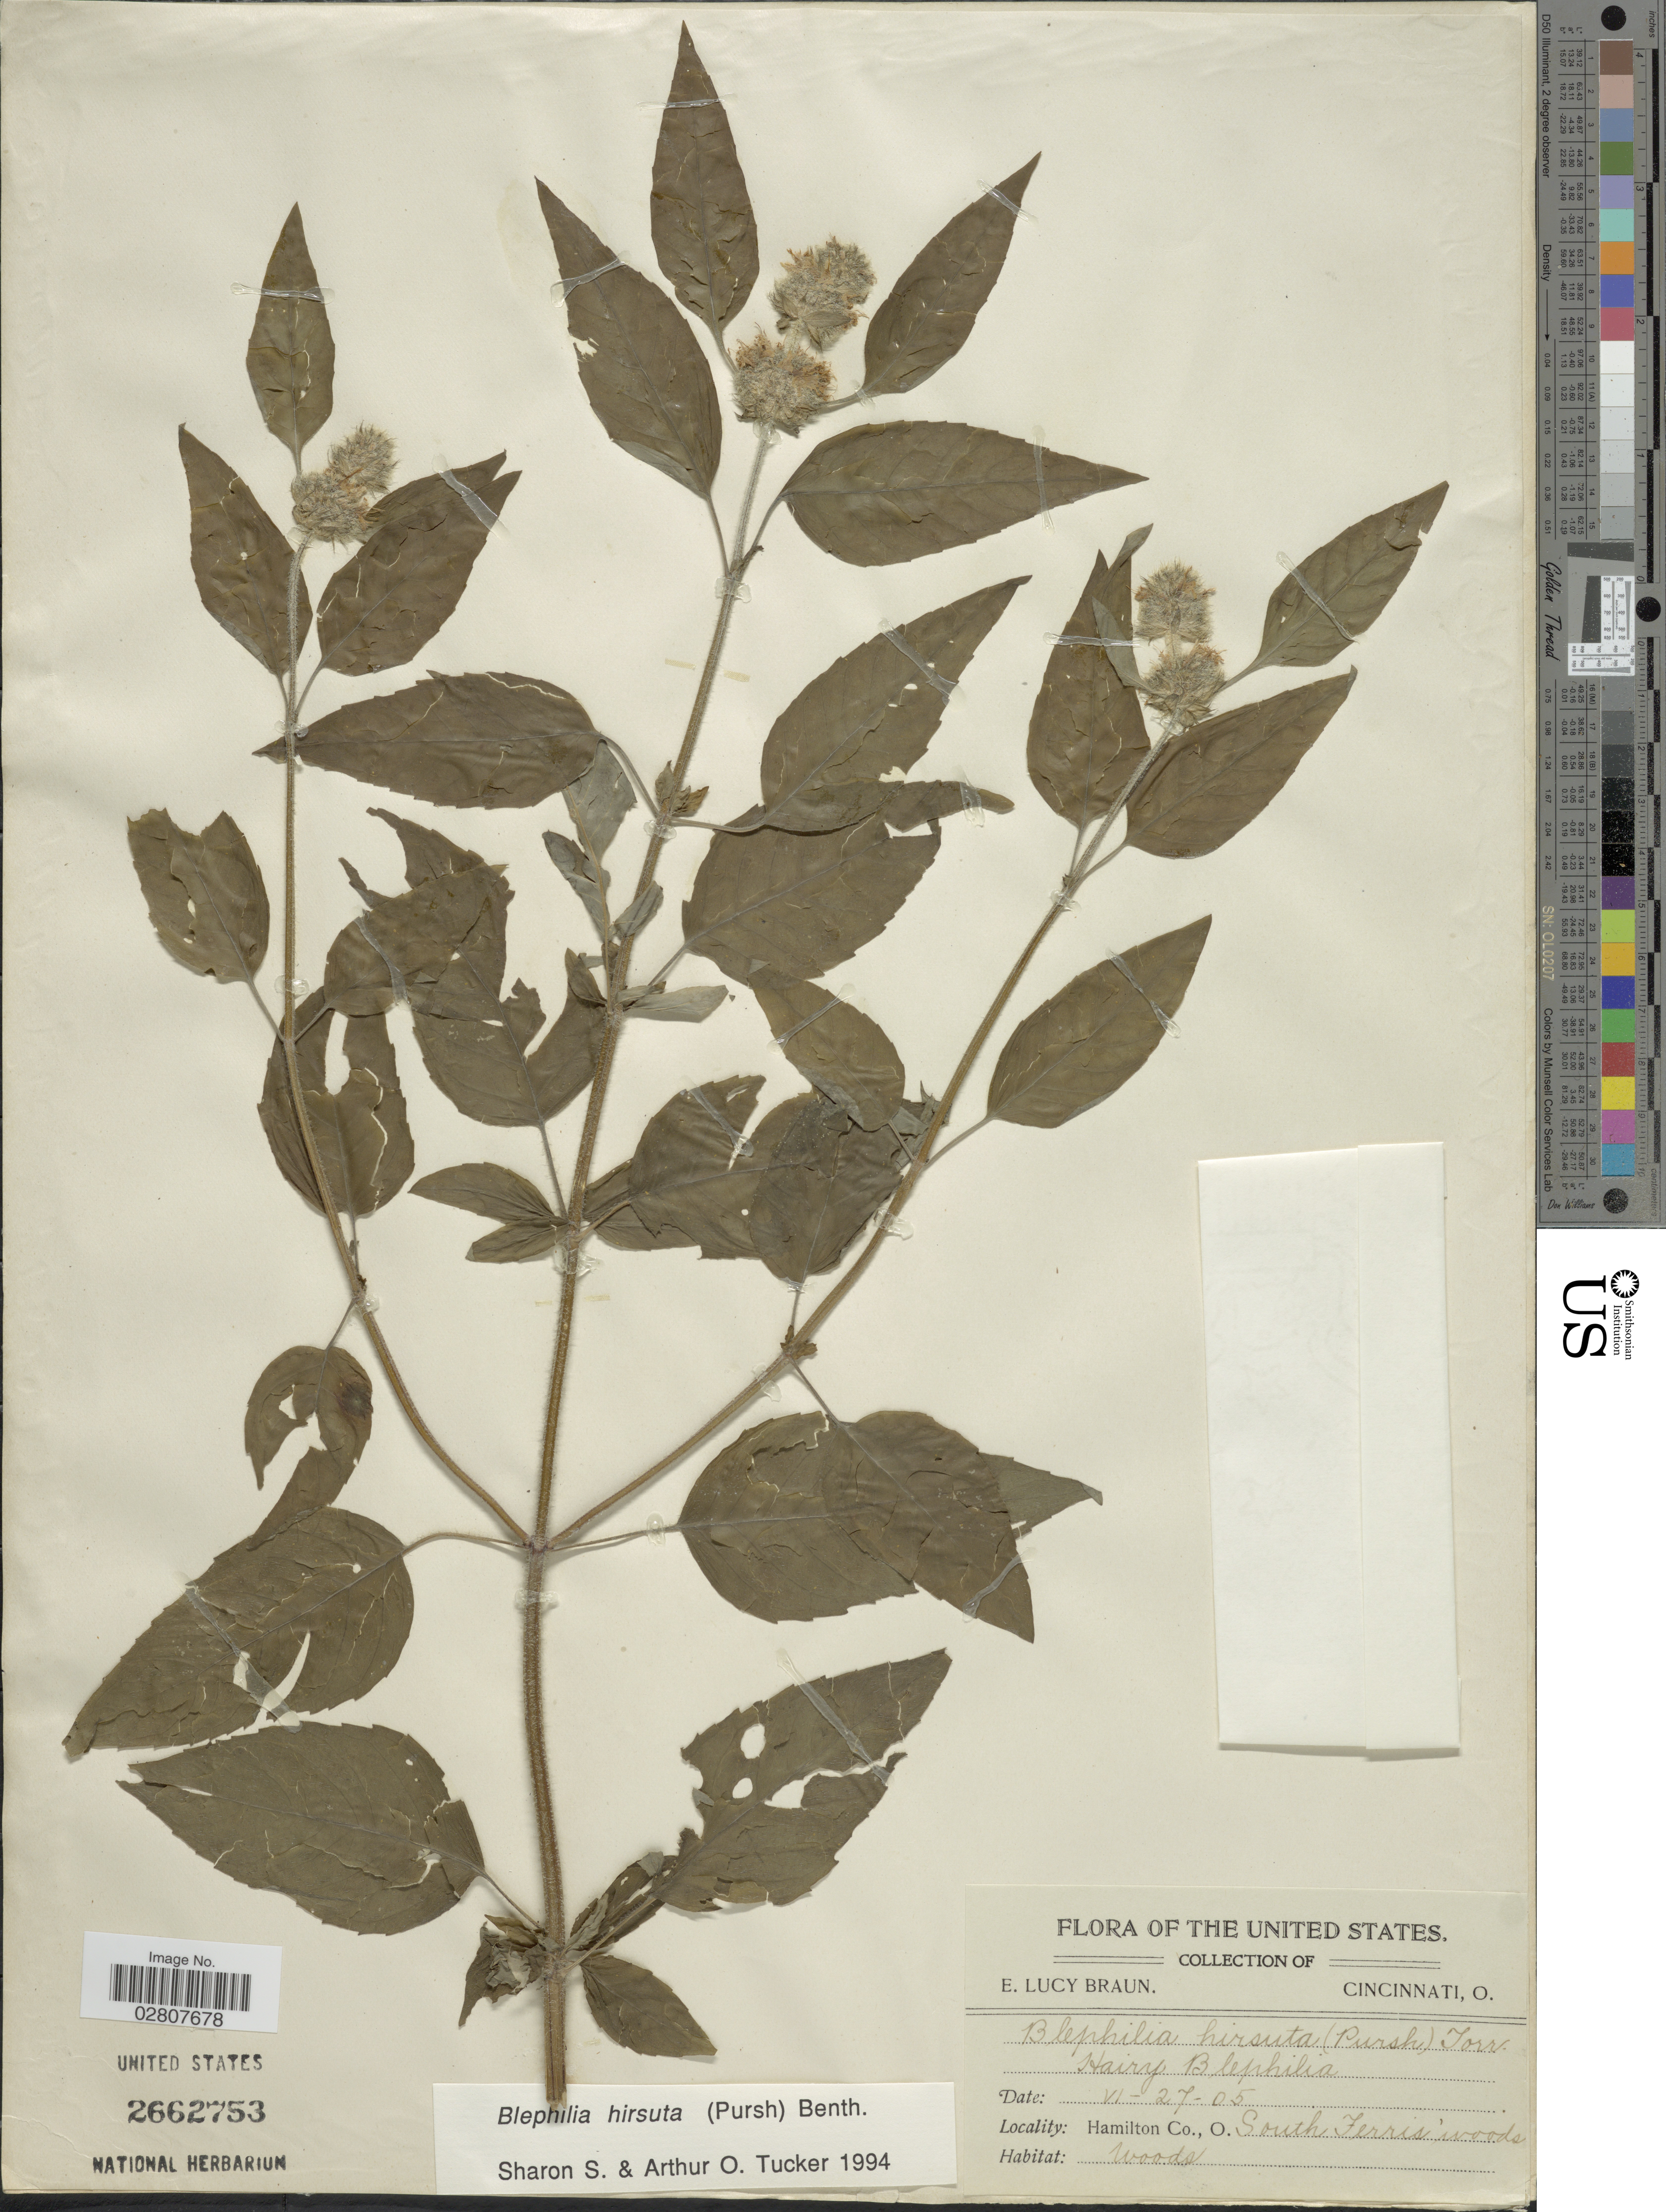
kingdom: Plantae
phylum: Tracheophyta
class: Magnoliopsida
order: Lamiales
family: Lamiaceae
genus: Blephilia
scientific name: Blephilia hirsuta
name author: (Pursh) Benth.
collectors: E. L. Braun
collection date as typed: Transcribed d/m/y: 27/6/5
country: United States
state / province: Ohio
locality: Hamilton Co. South Ferris' woods.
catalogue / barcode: US 2662753